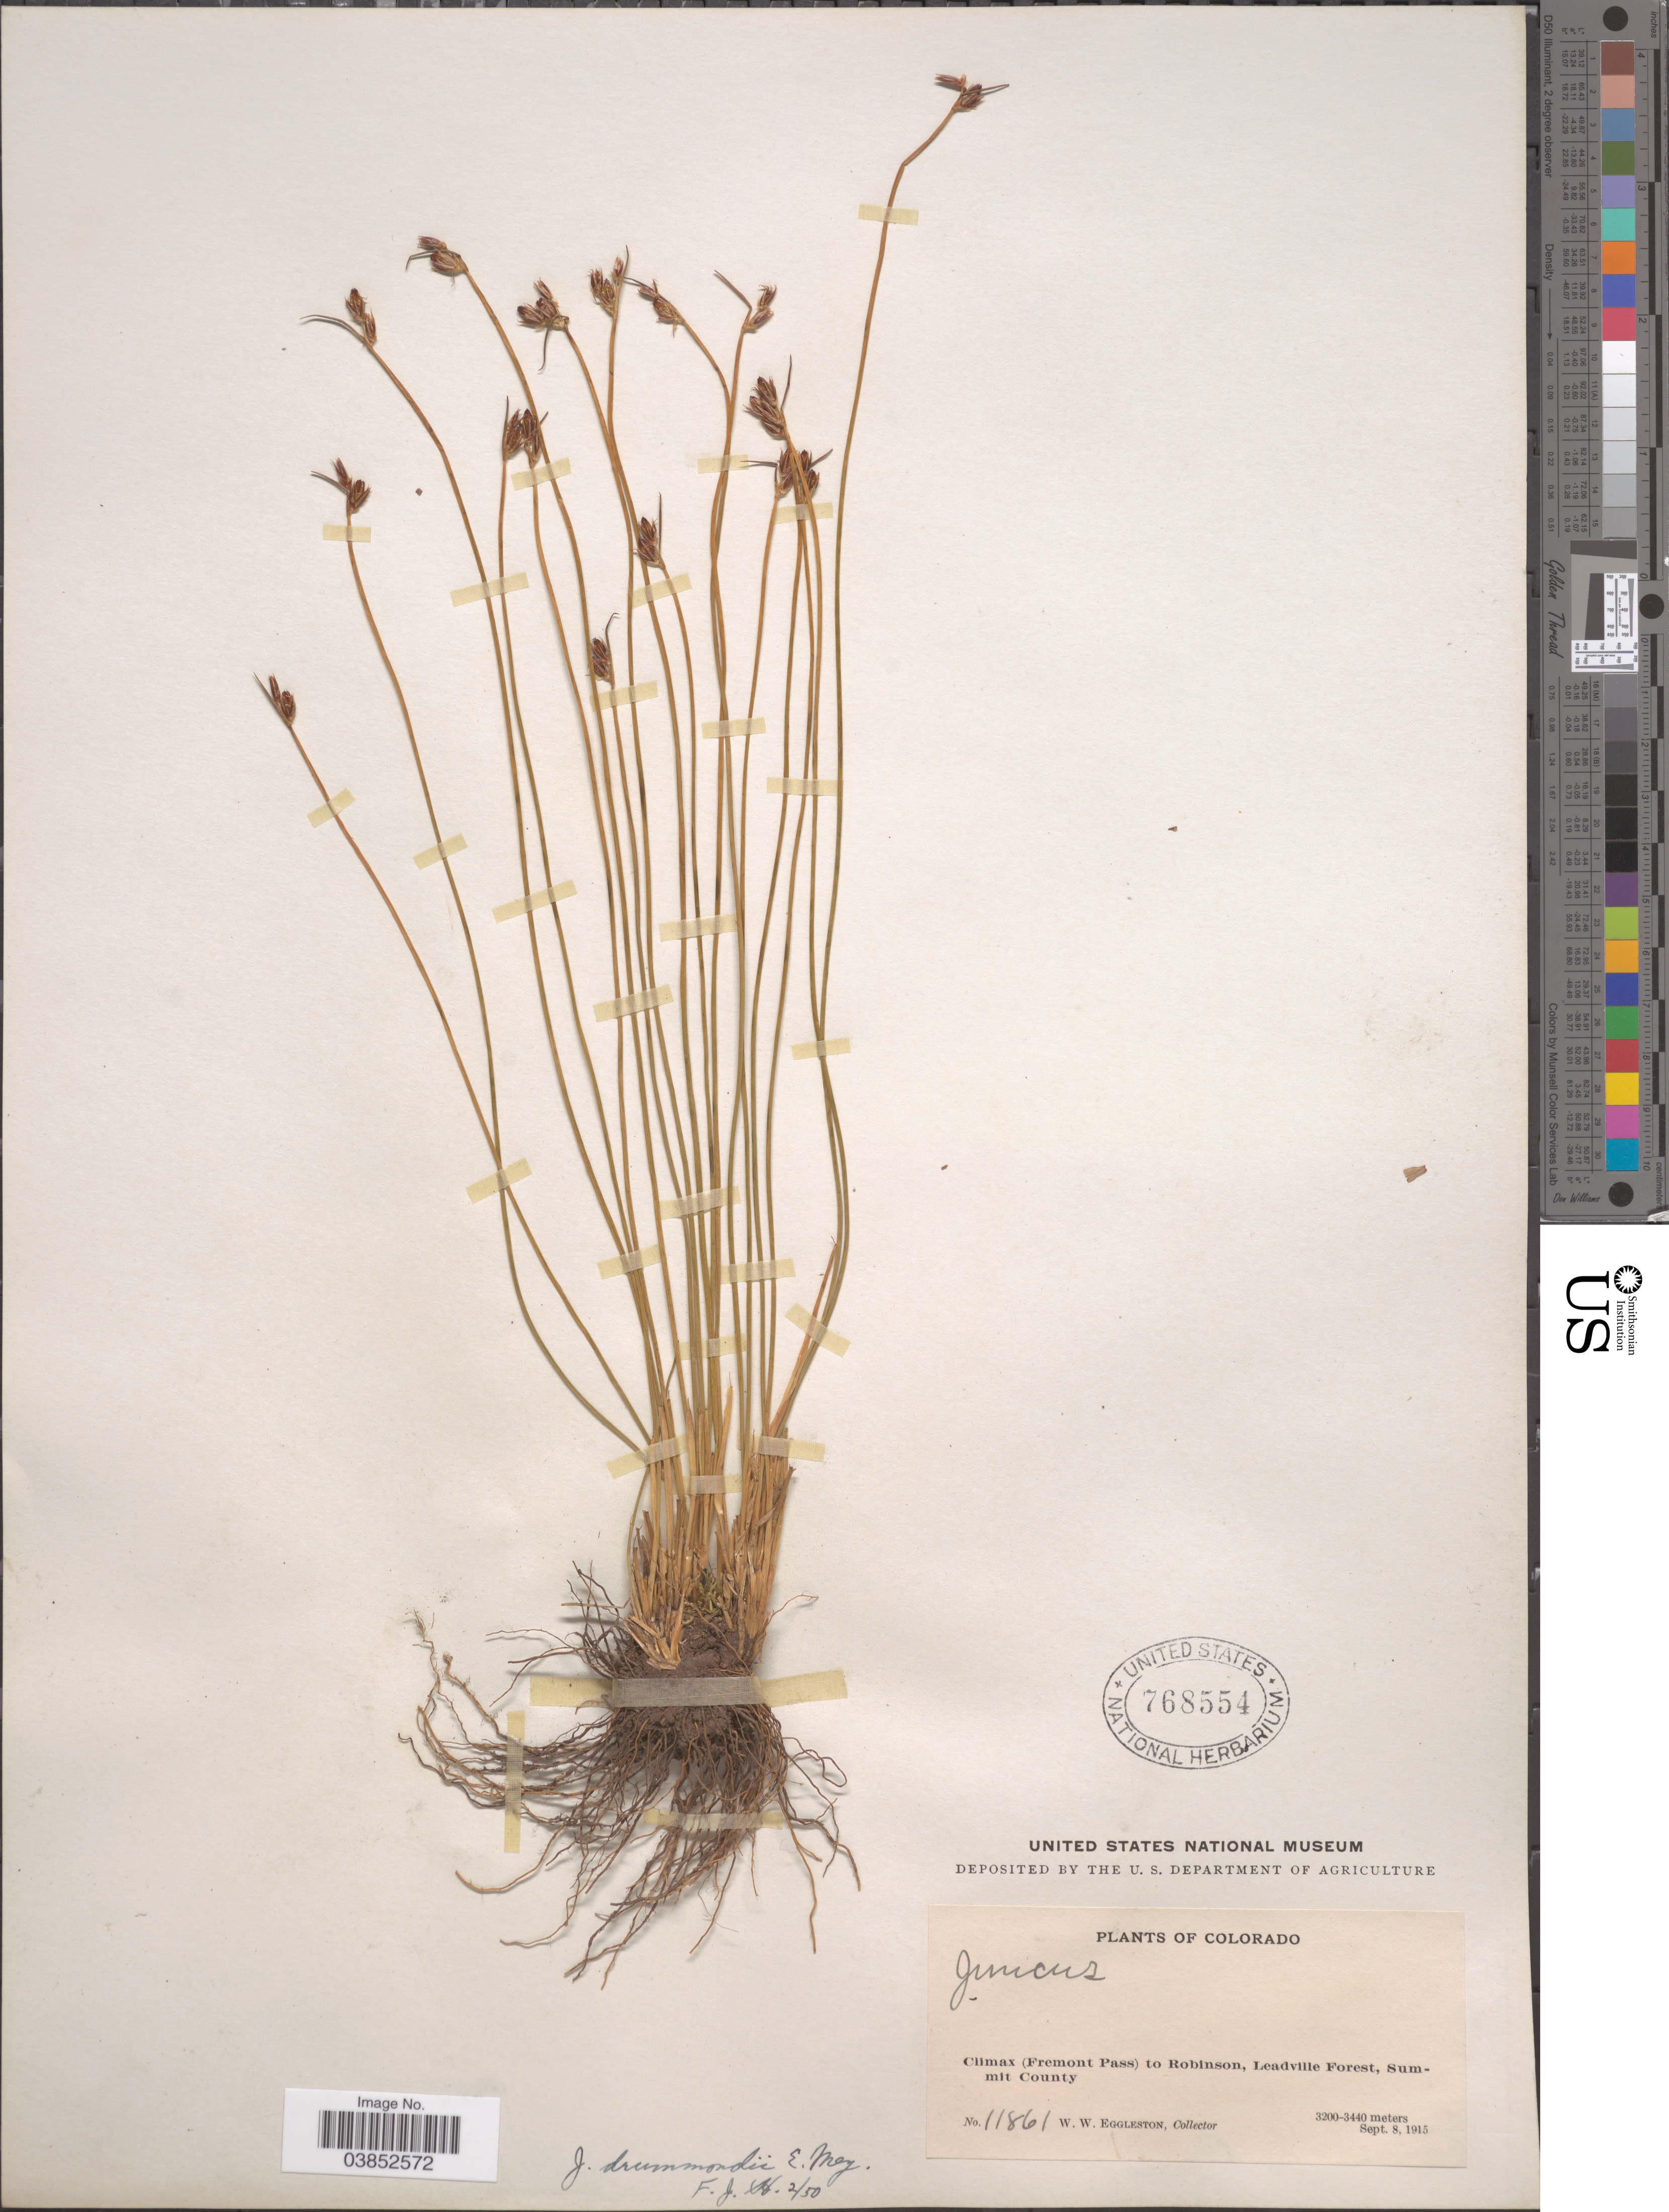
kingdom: Plantae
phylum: Tracheophyta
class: Liliopsida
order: Poales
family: Juncaceae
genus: Juncus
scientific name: Juncus drummondii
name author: E. Mey.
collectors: W. W. Eggleston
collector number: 11861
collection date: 1915-09-08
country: United States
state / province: Colorado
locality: Climax (Femont Pass) to Robinson, Leadville Forest, Summit County.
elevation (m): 3200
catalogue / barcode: US 768554